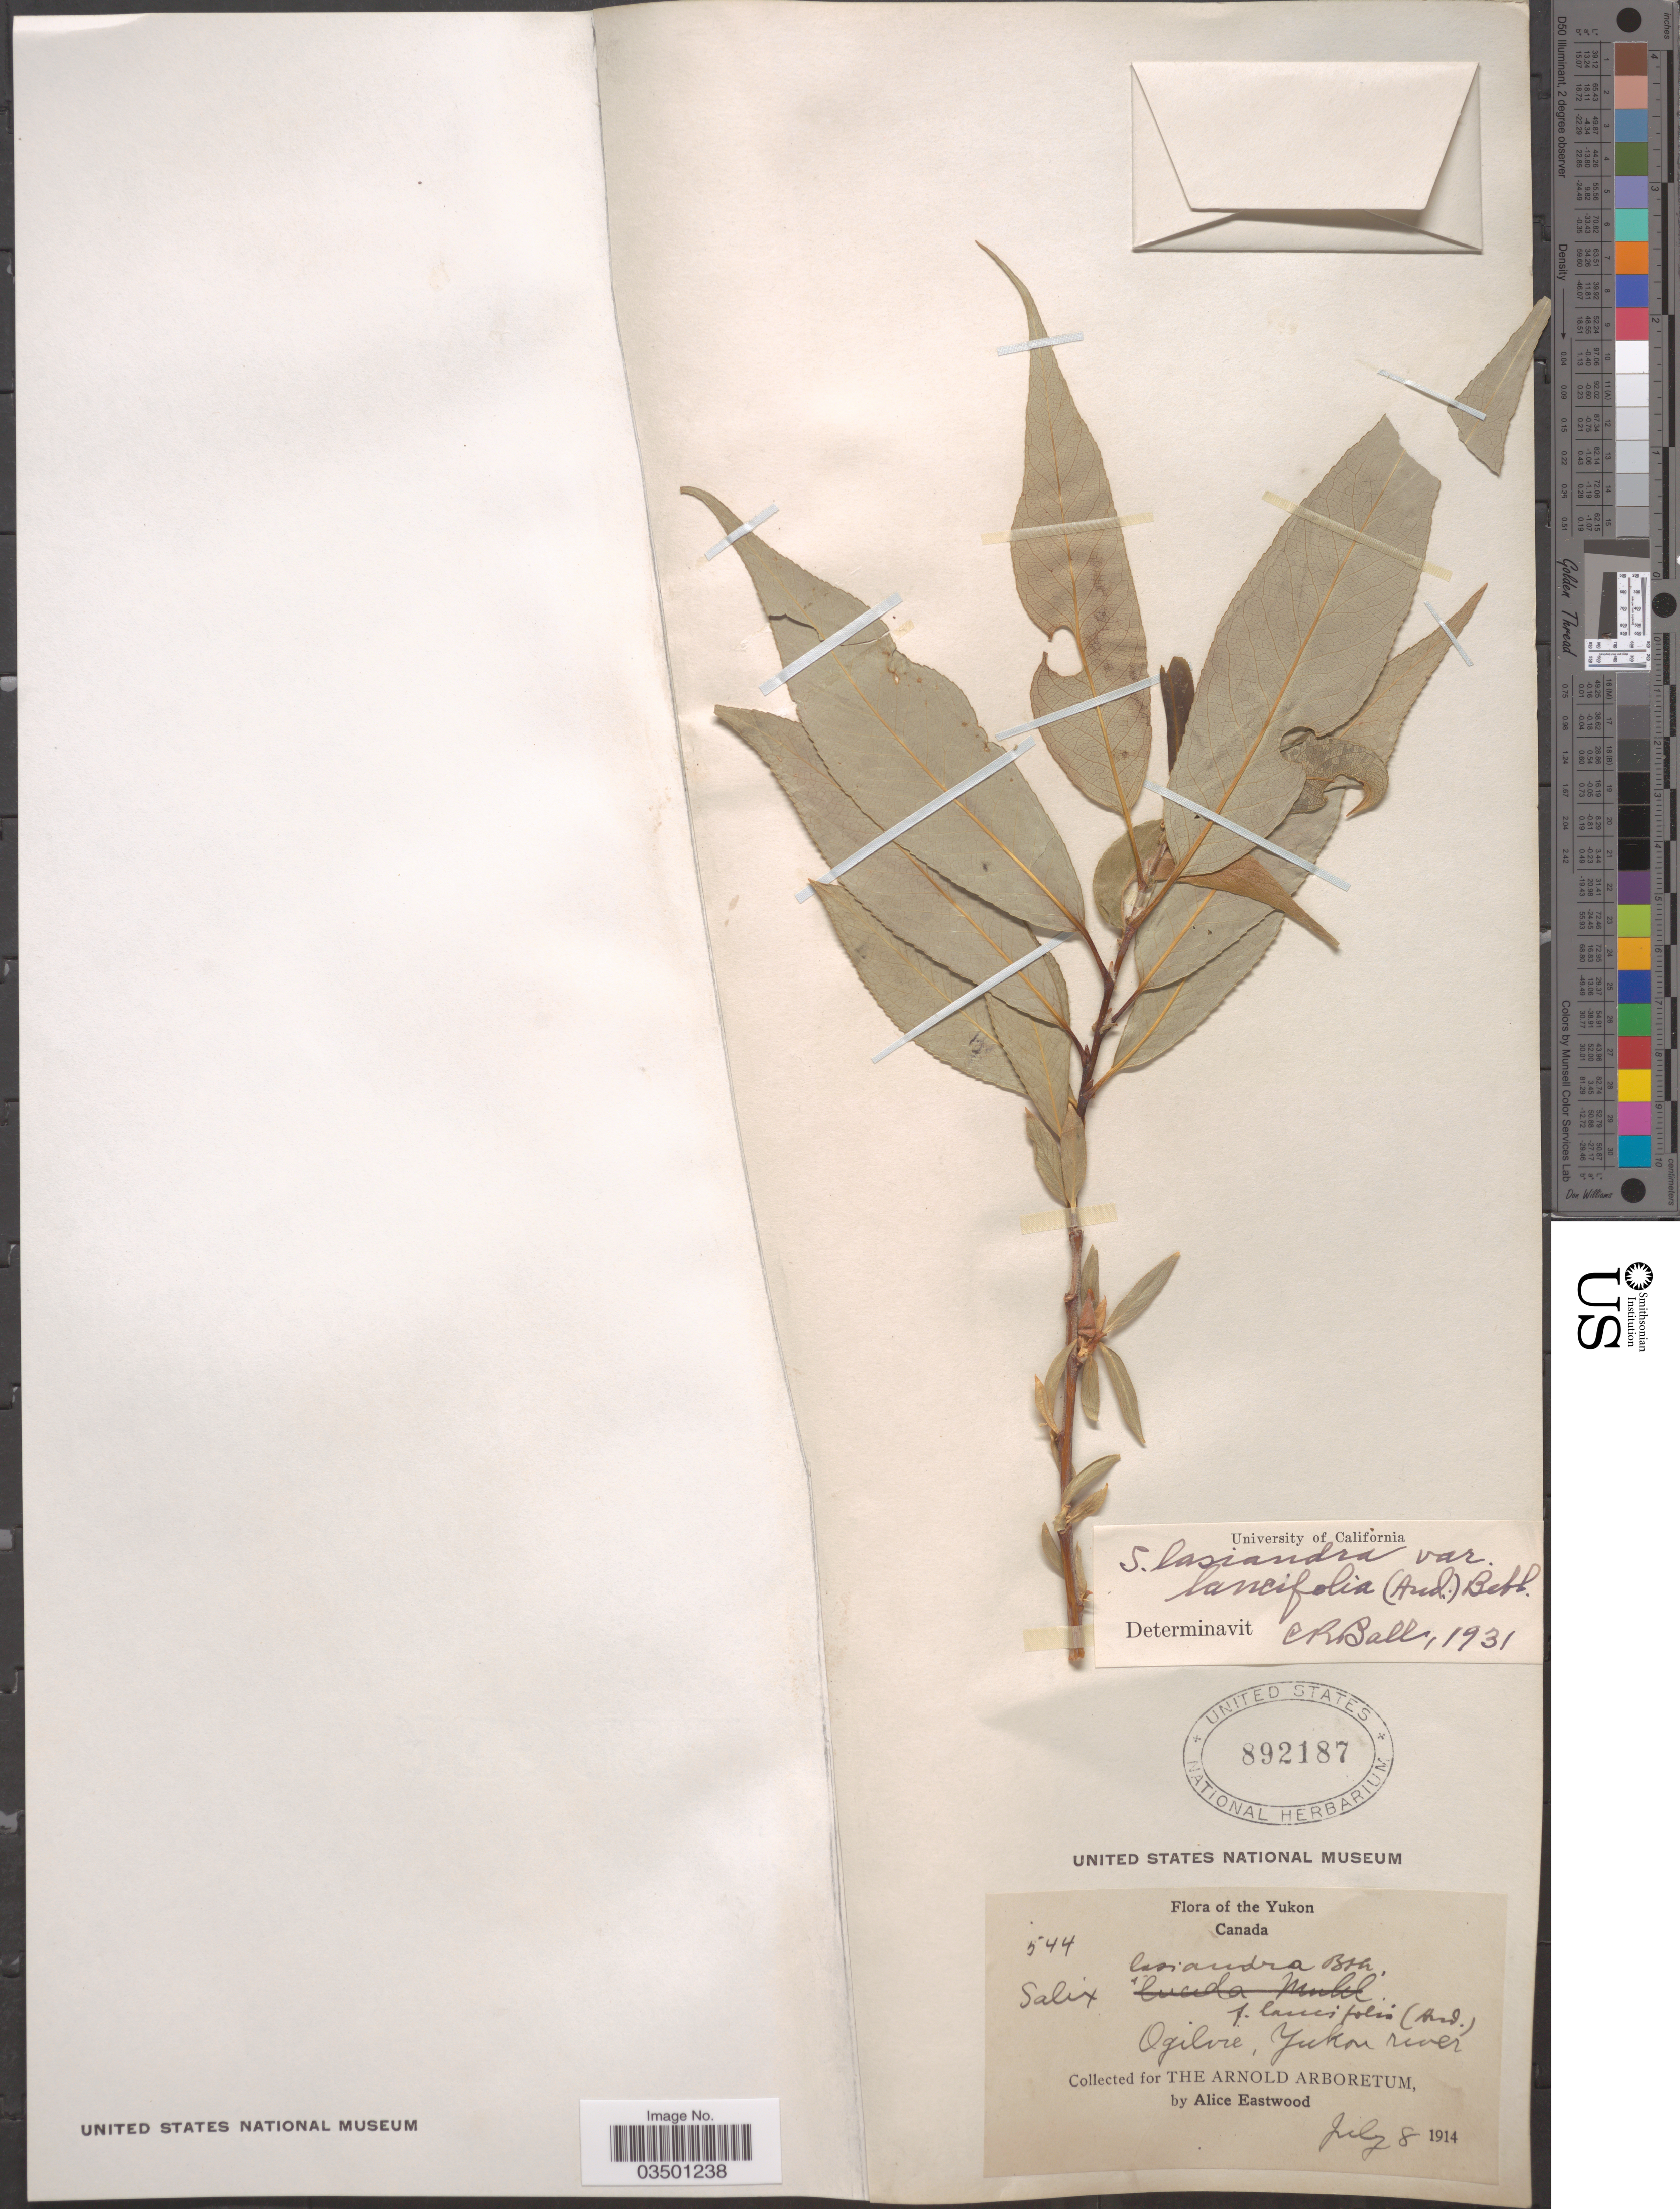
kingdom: Plantae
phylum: Tracheophyta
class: Magnoliopsida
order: Malpighiales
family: Salicaceae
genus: Salix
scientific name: Salix lasiandra var. lancifolia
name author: Bebb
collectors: A. Eastwood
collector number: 544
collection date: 1914-07-08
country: Canada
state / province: Yukon Territory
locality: Yukon. Ogilvie, Yukon river.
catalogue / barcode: US 892187